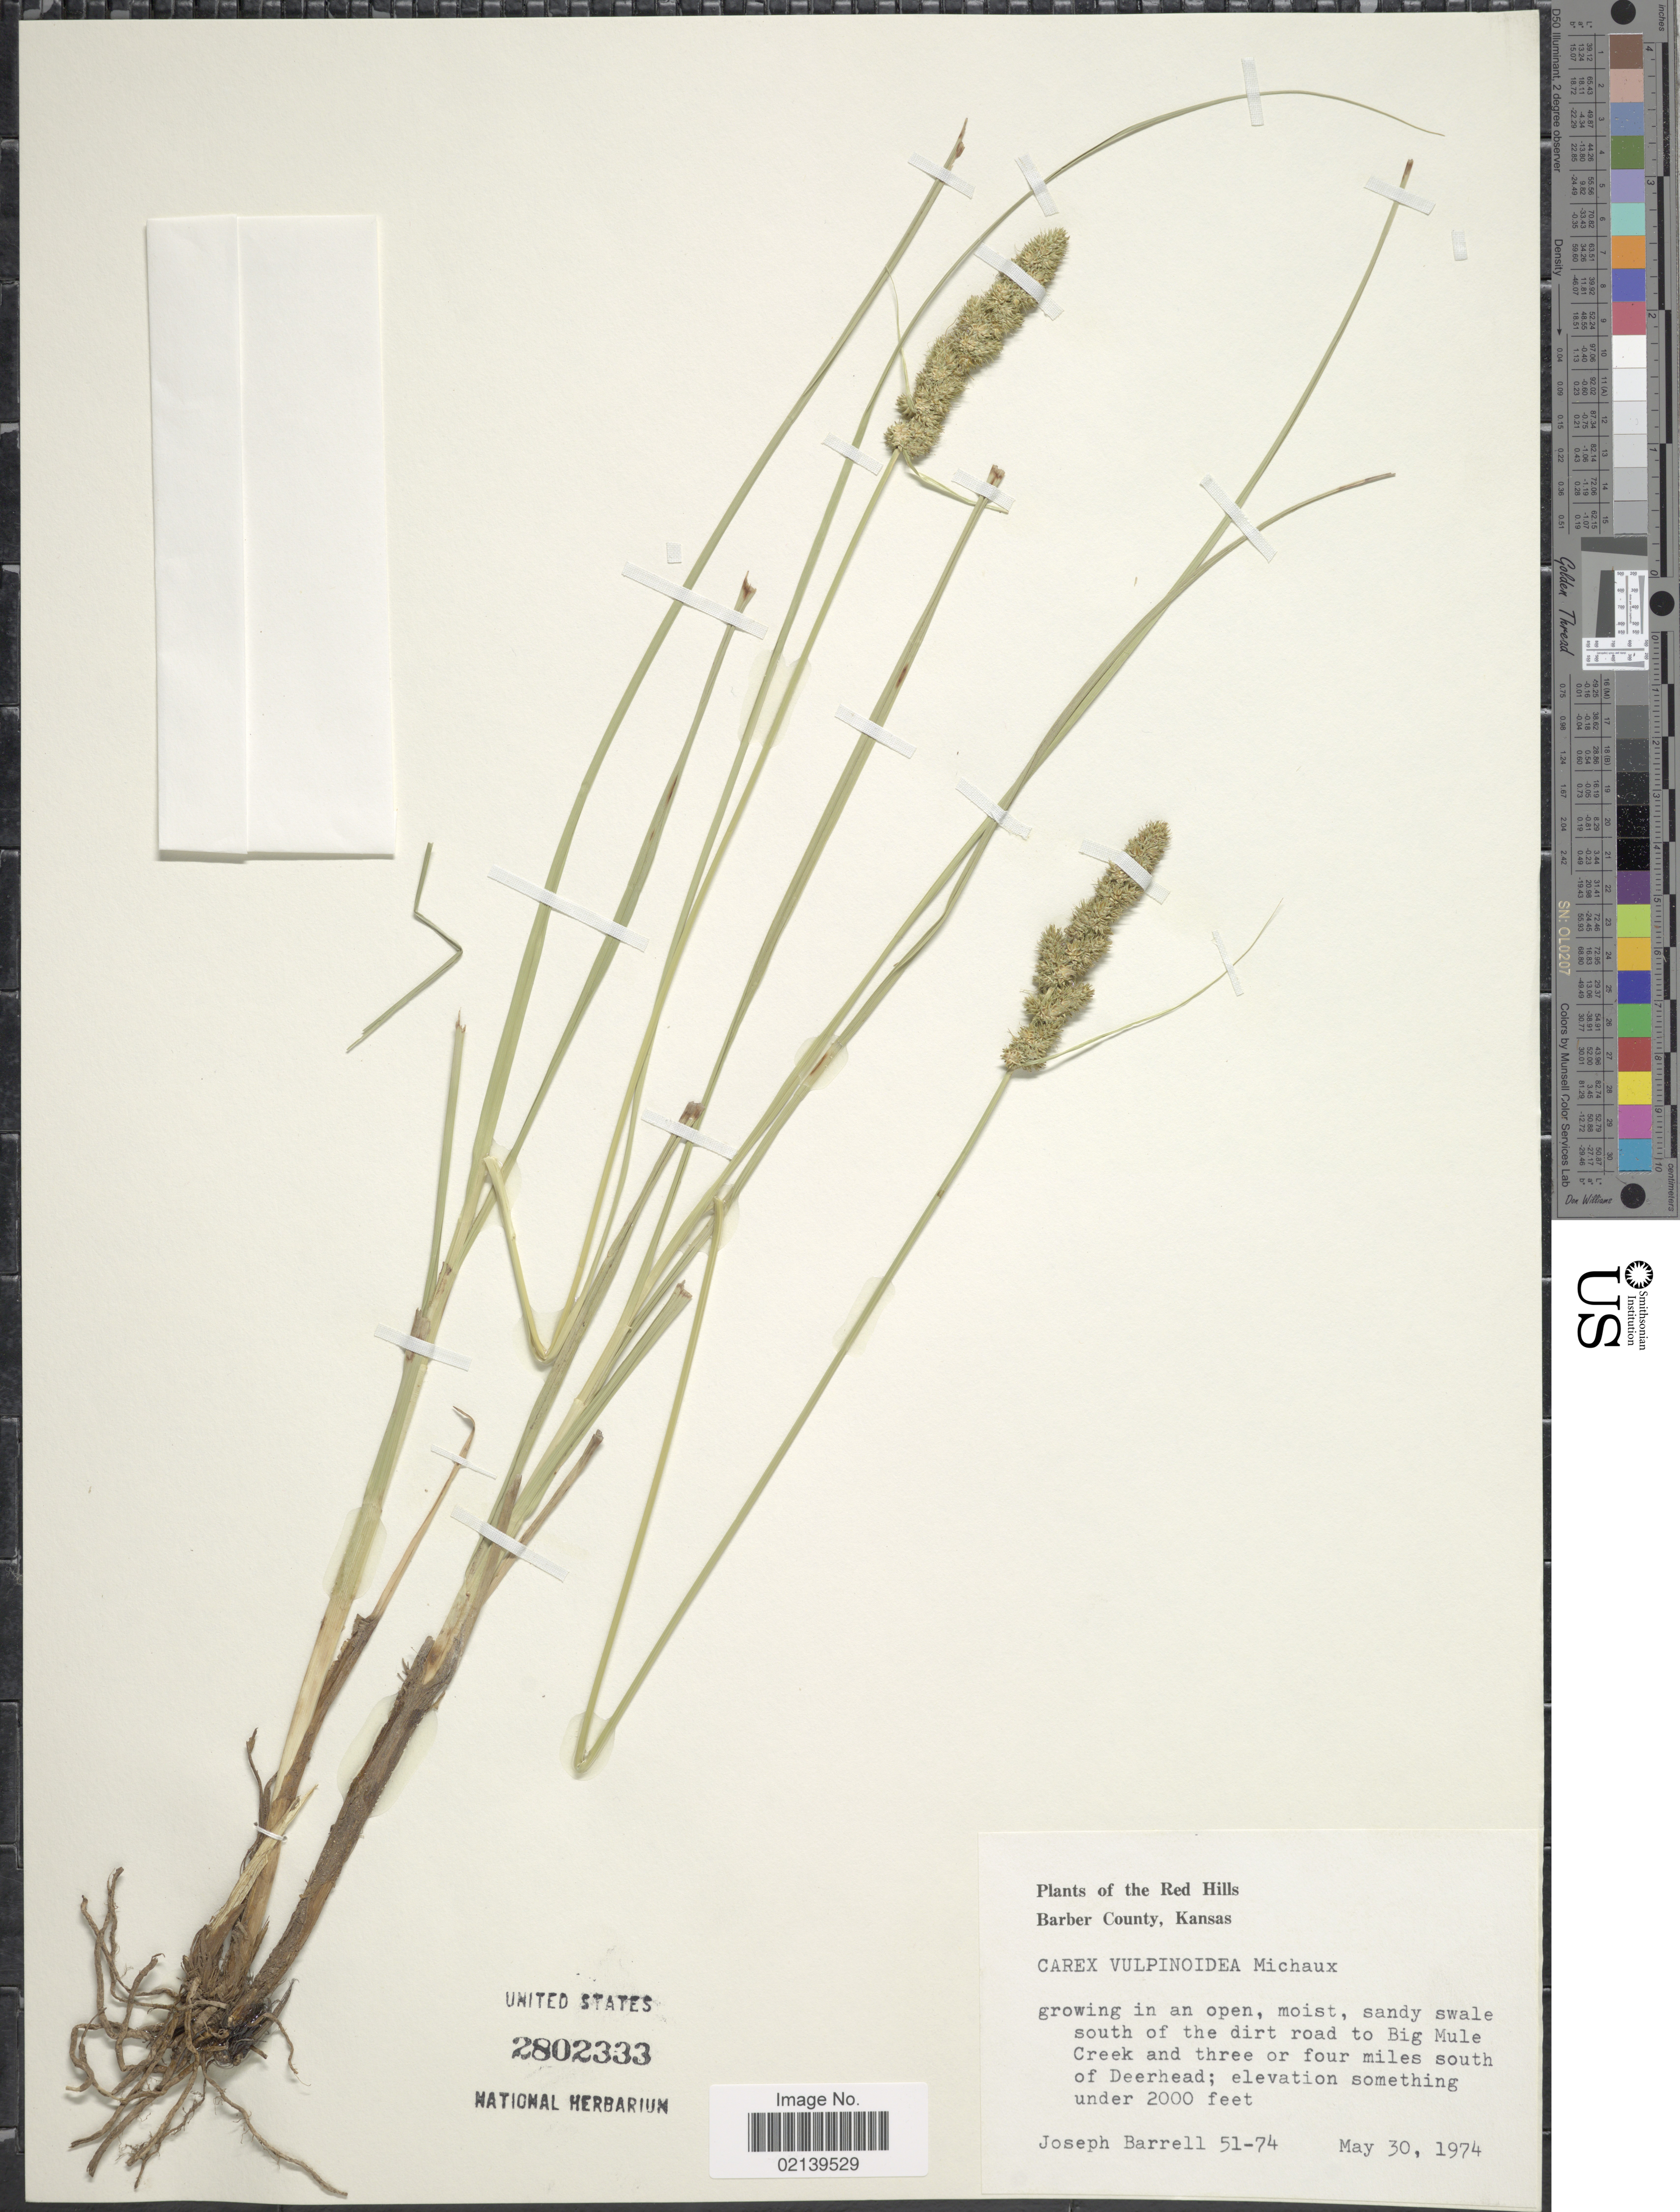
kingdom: Plantae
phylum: Tracheophyta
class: Liliopsida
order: Poales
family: Cyperaceae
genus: Carex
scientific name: Carex vulpinoidea Michx.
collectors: J. Barrell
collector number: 51-74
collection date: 1974-05-30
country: United States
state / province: Kansas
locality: The Red Hills, Barber County, Kansas, sandy swale south of the dirt road to Big Mule Creek and three or four miles south of Deerhead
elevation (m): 610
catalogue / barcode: US 2802333